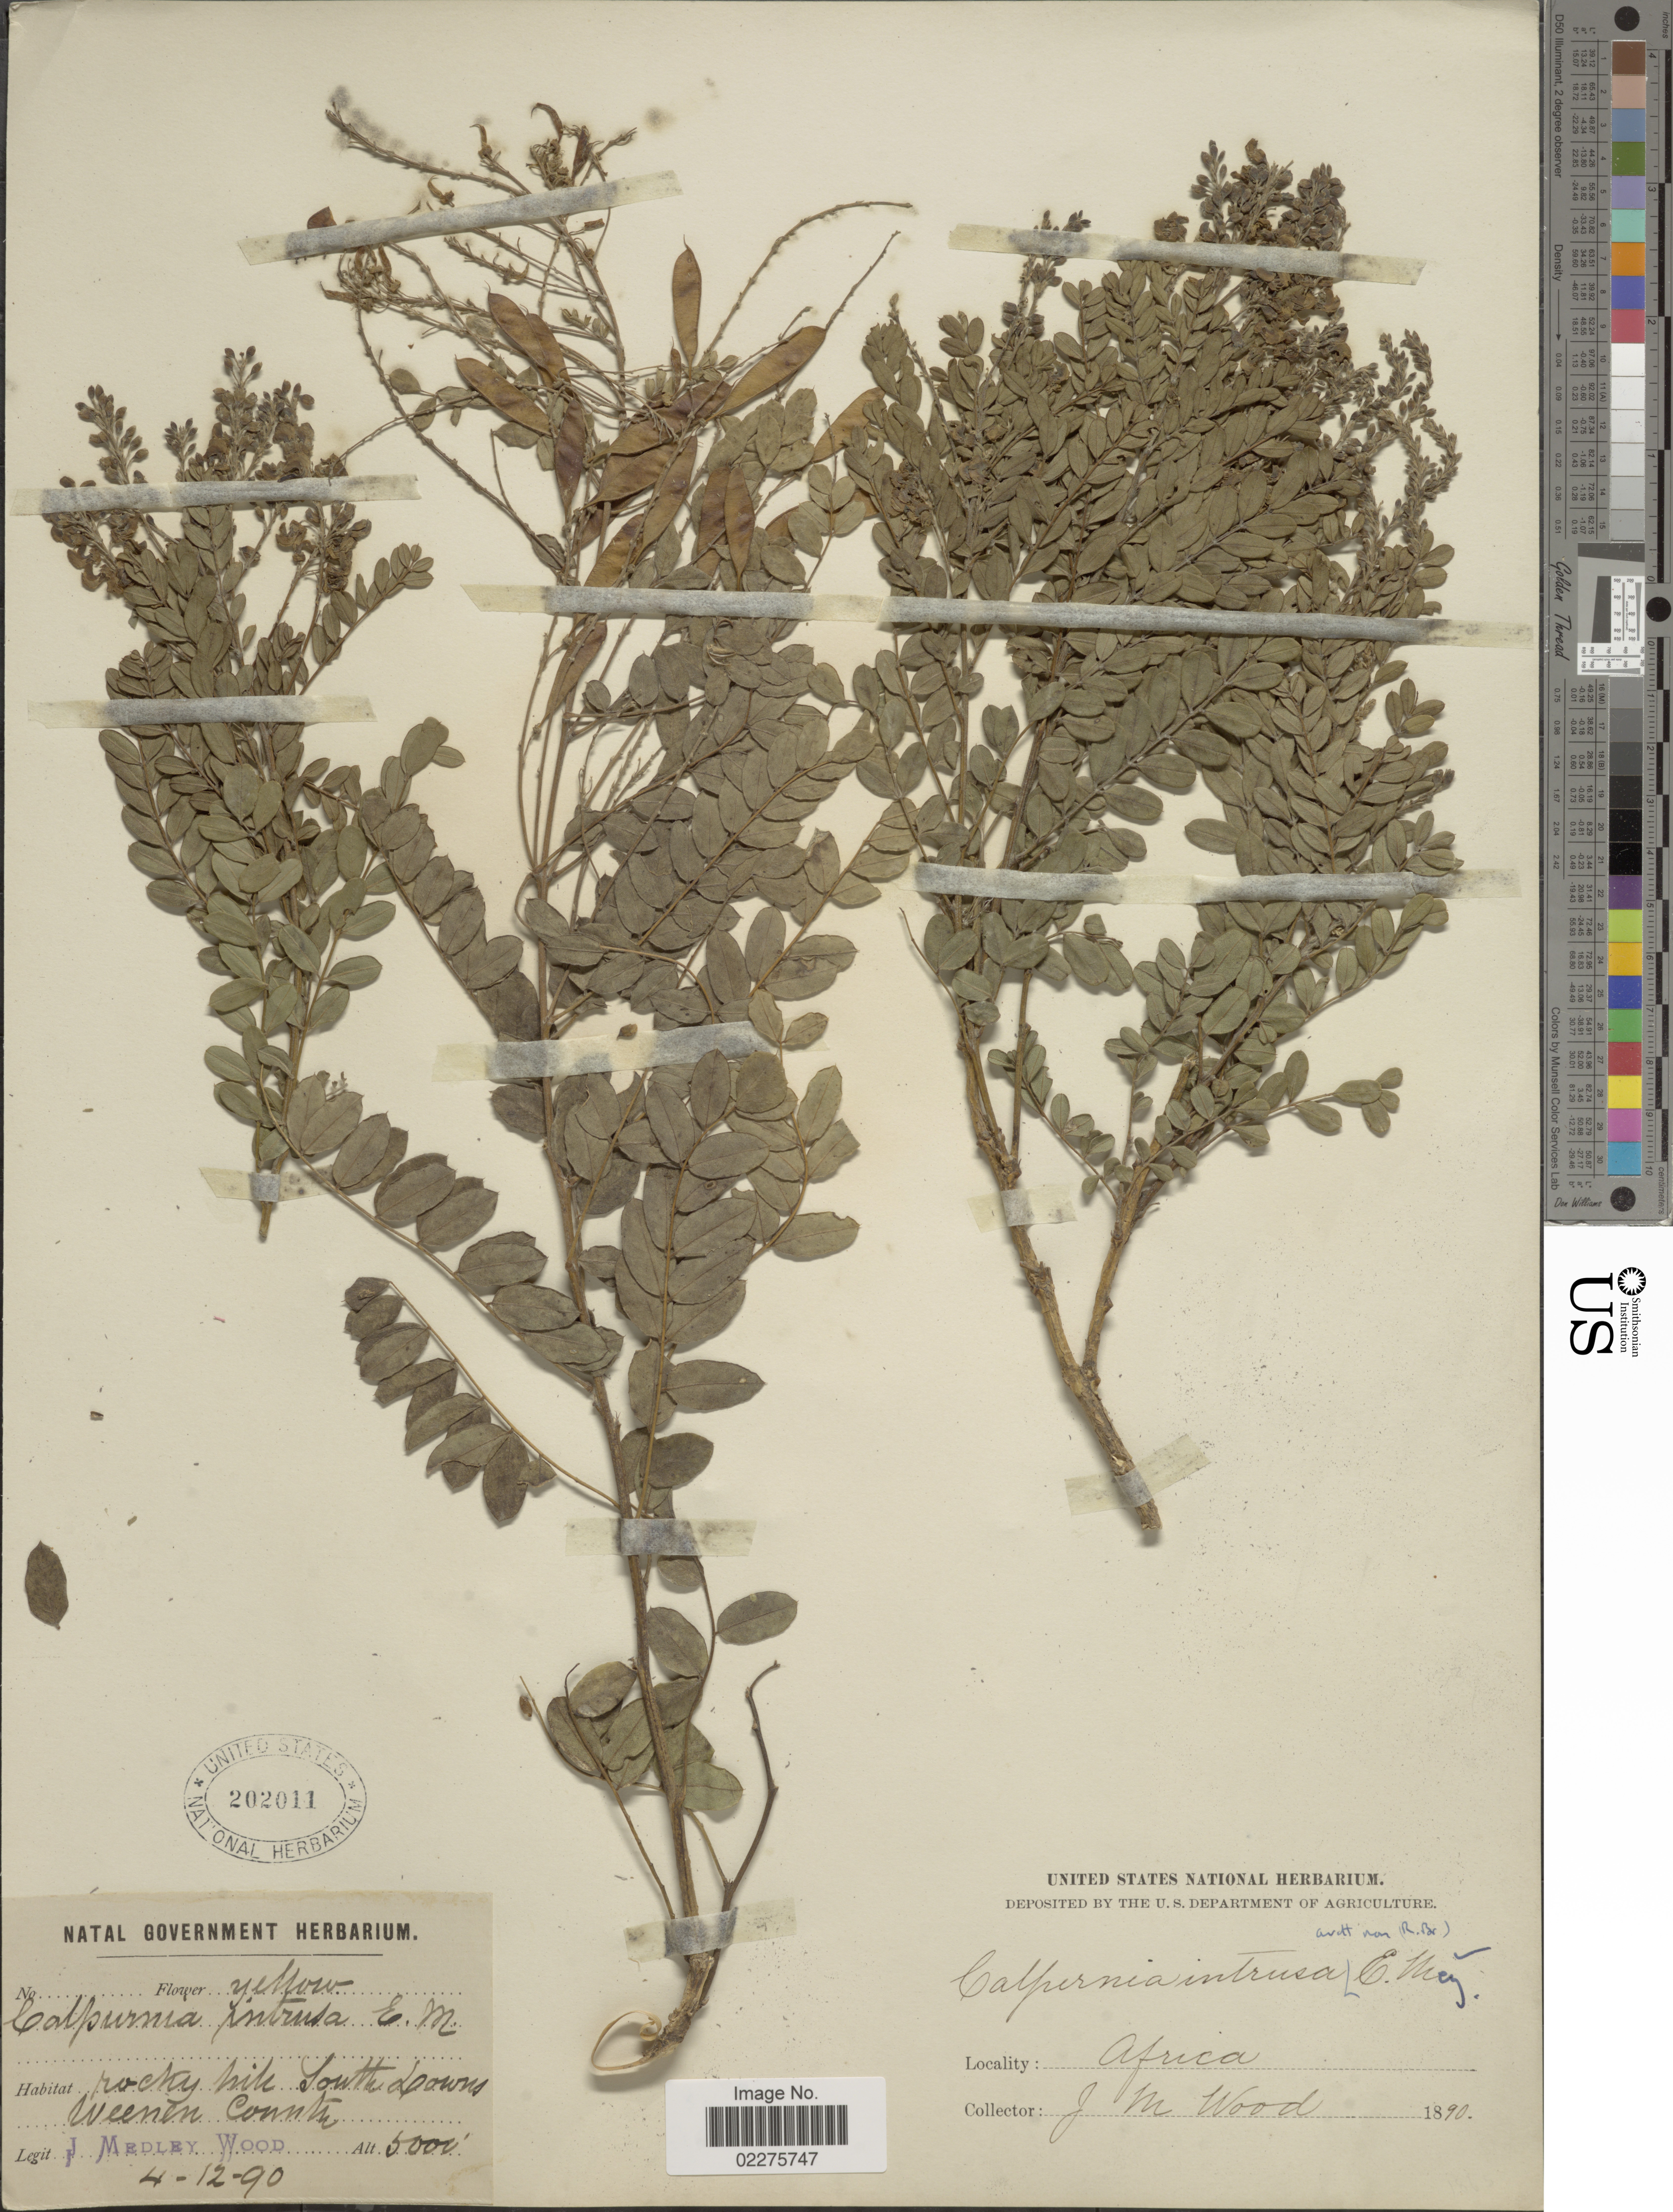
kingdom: Plantae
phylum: Tracheophyta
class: Magnoliopsida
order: Fabales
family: Fabaceae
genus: Calpurnia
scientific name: Calpurnia intrusa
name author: (R. Br.) E. Mey.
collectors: J. Medley Wood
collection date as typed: Transcribed d/m/y: 4/12/90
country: South Africa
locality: South Downs Weenen County.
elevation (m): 1524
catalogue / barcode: US 202011